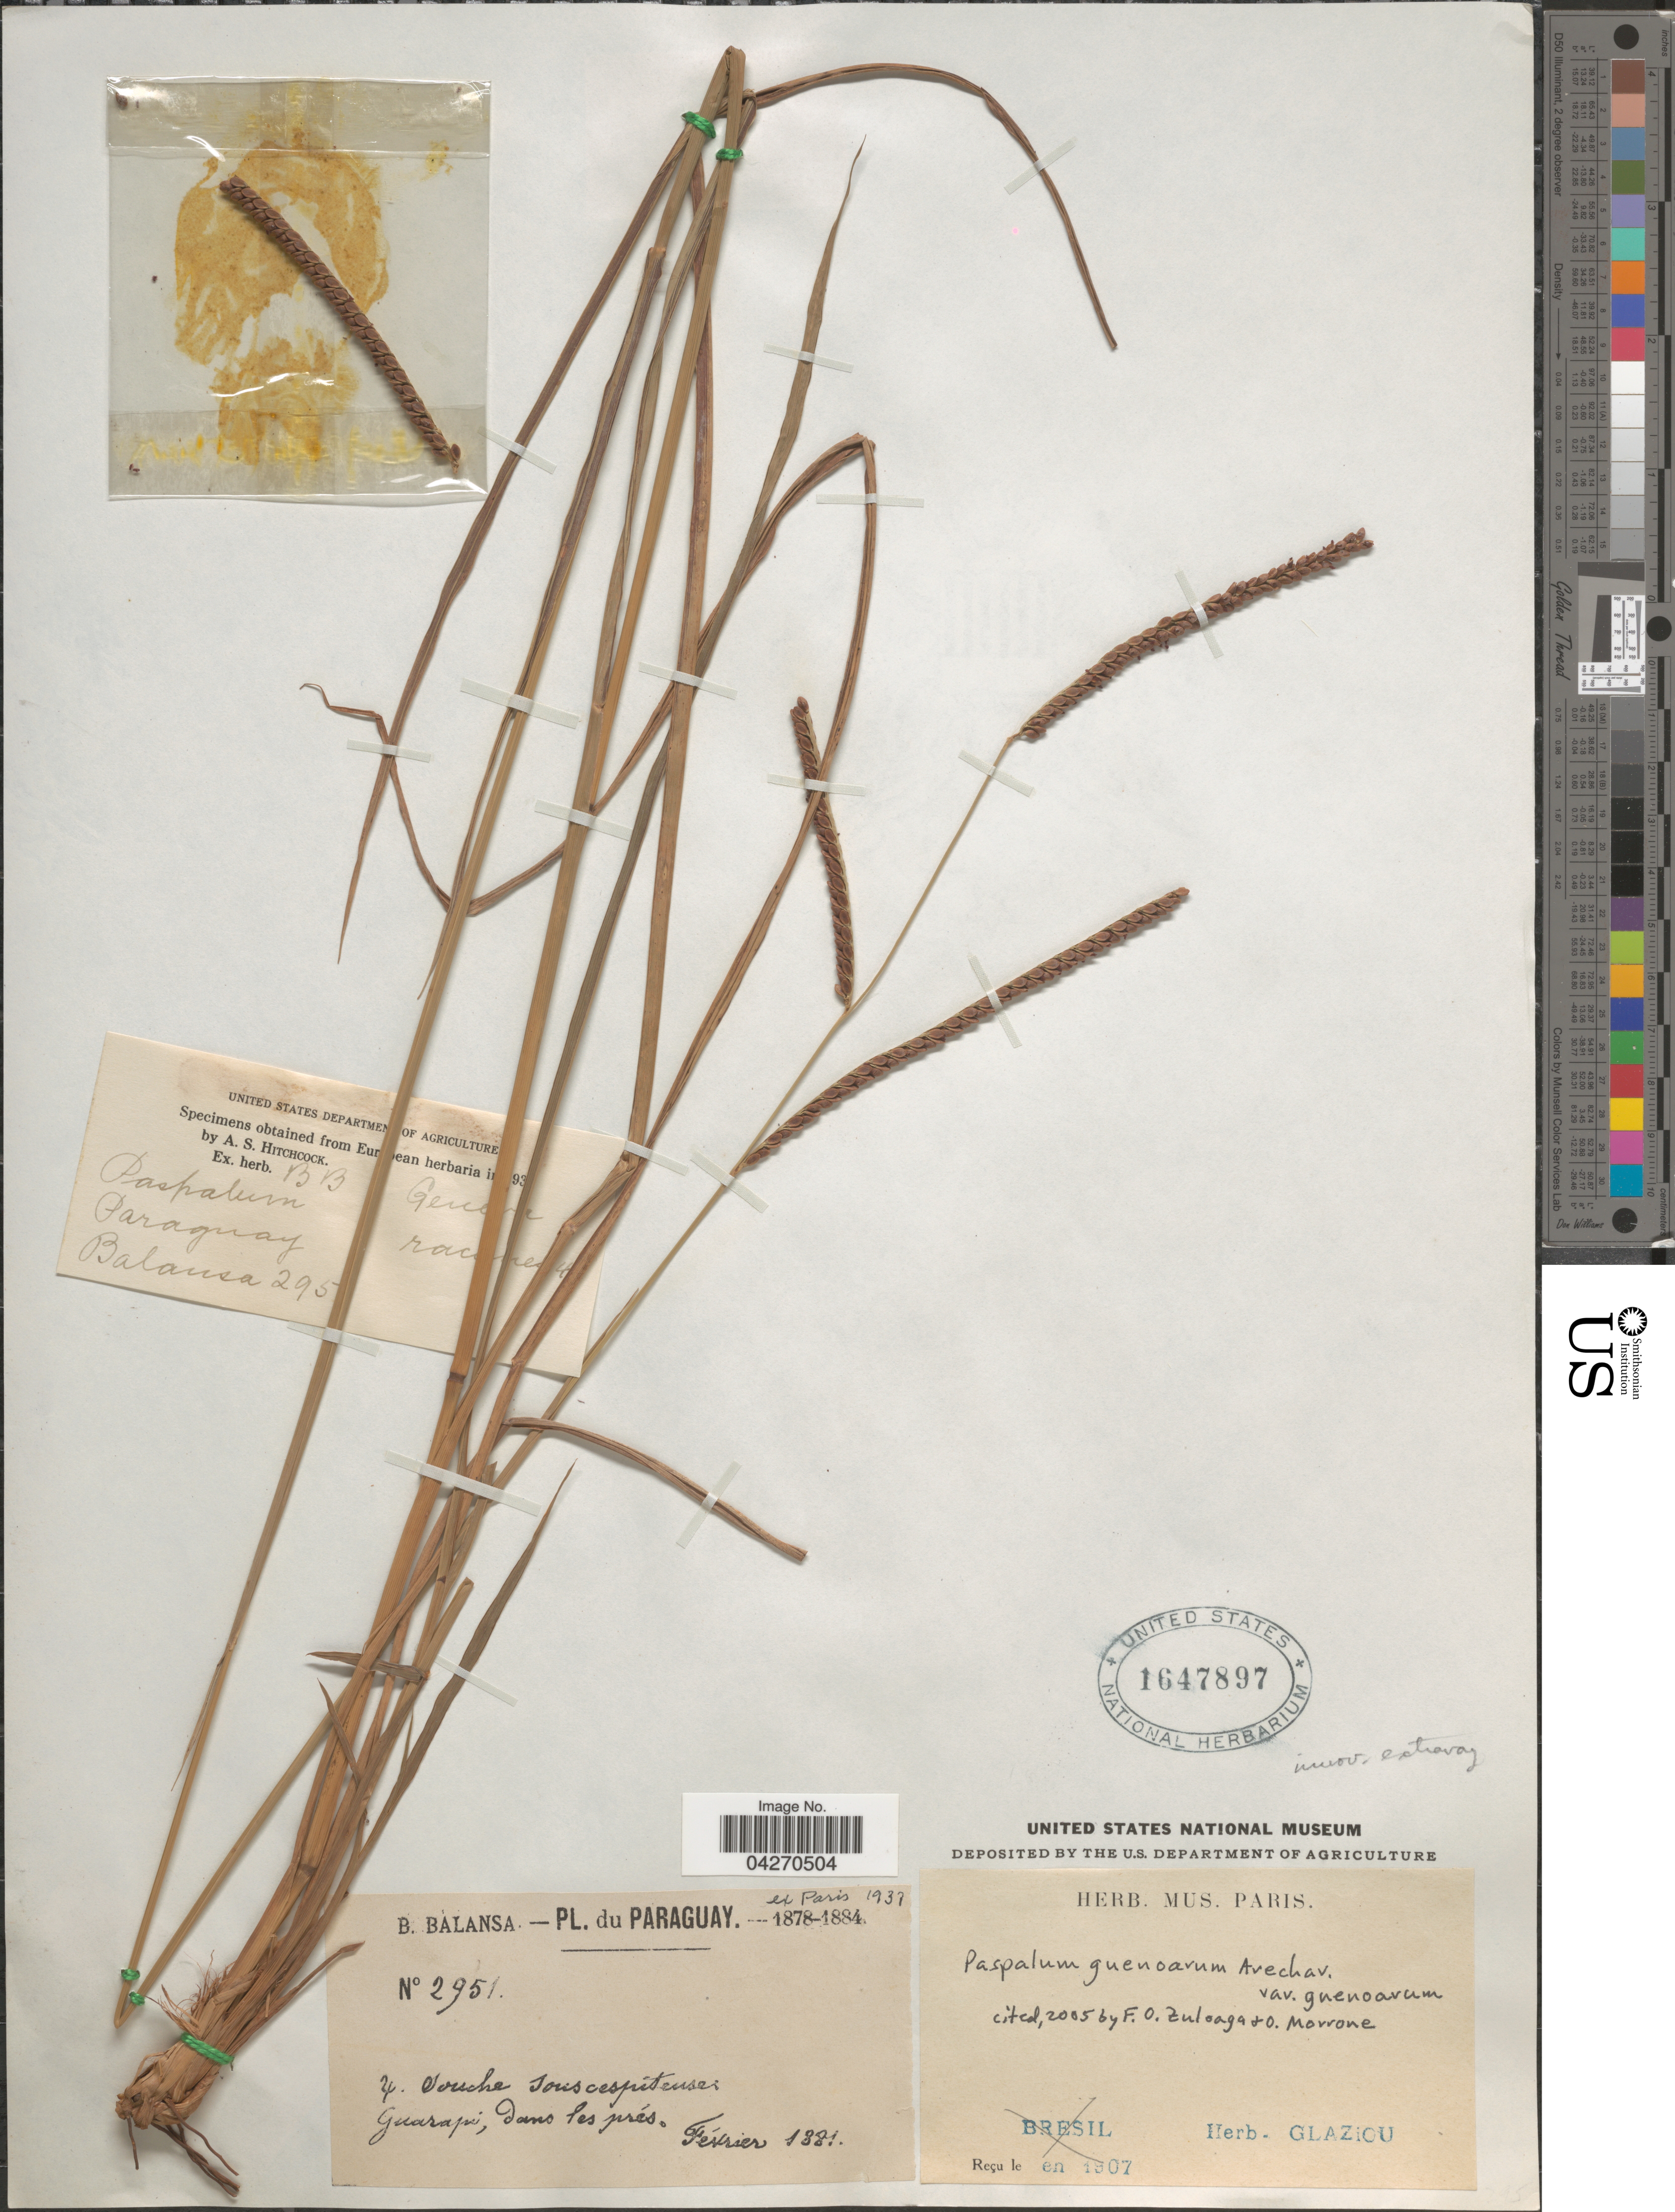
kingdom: Plantae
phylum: Tracheophyta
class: Liliopsida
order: Poales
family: Poaceae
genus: Paspalum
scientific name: Paspalum guenoarum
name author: Arechav.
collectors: -. Balansa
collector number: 295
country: Paraguay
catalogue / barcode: US 1647897-2